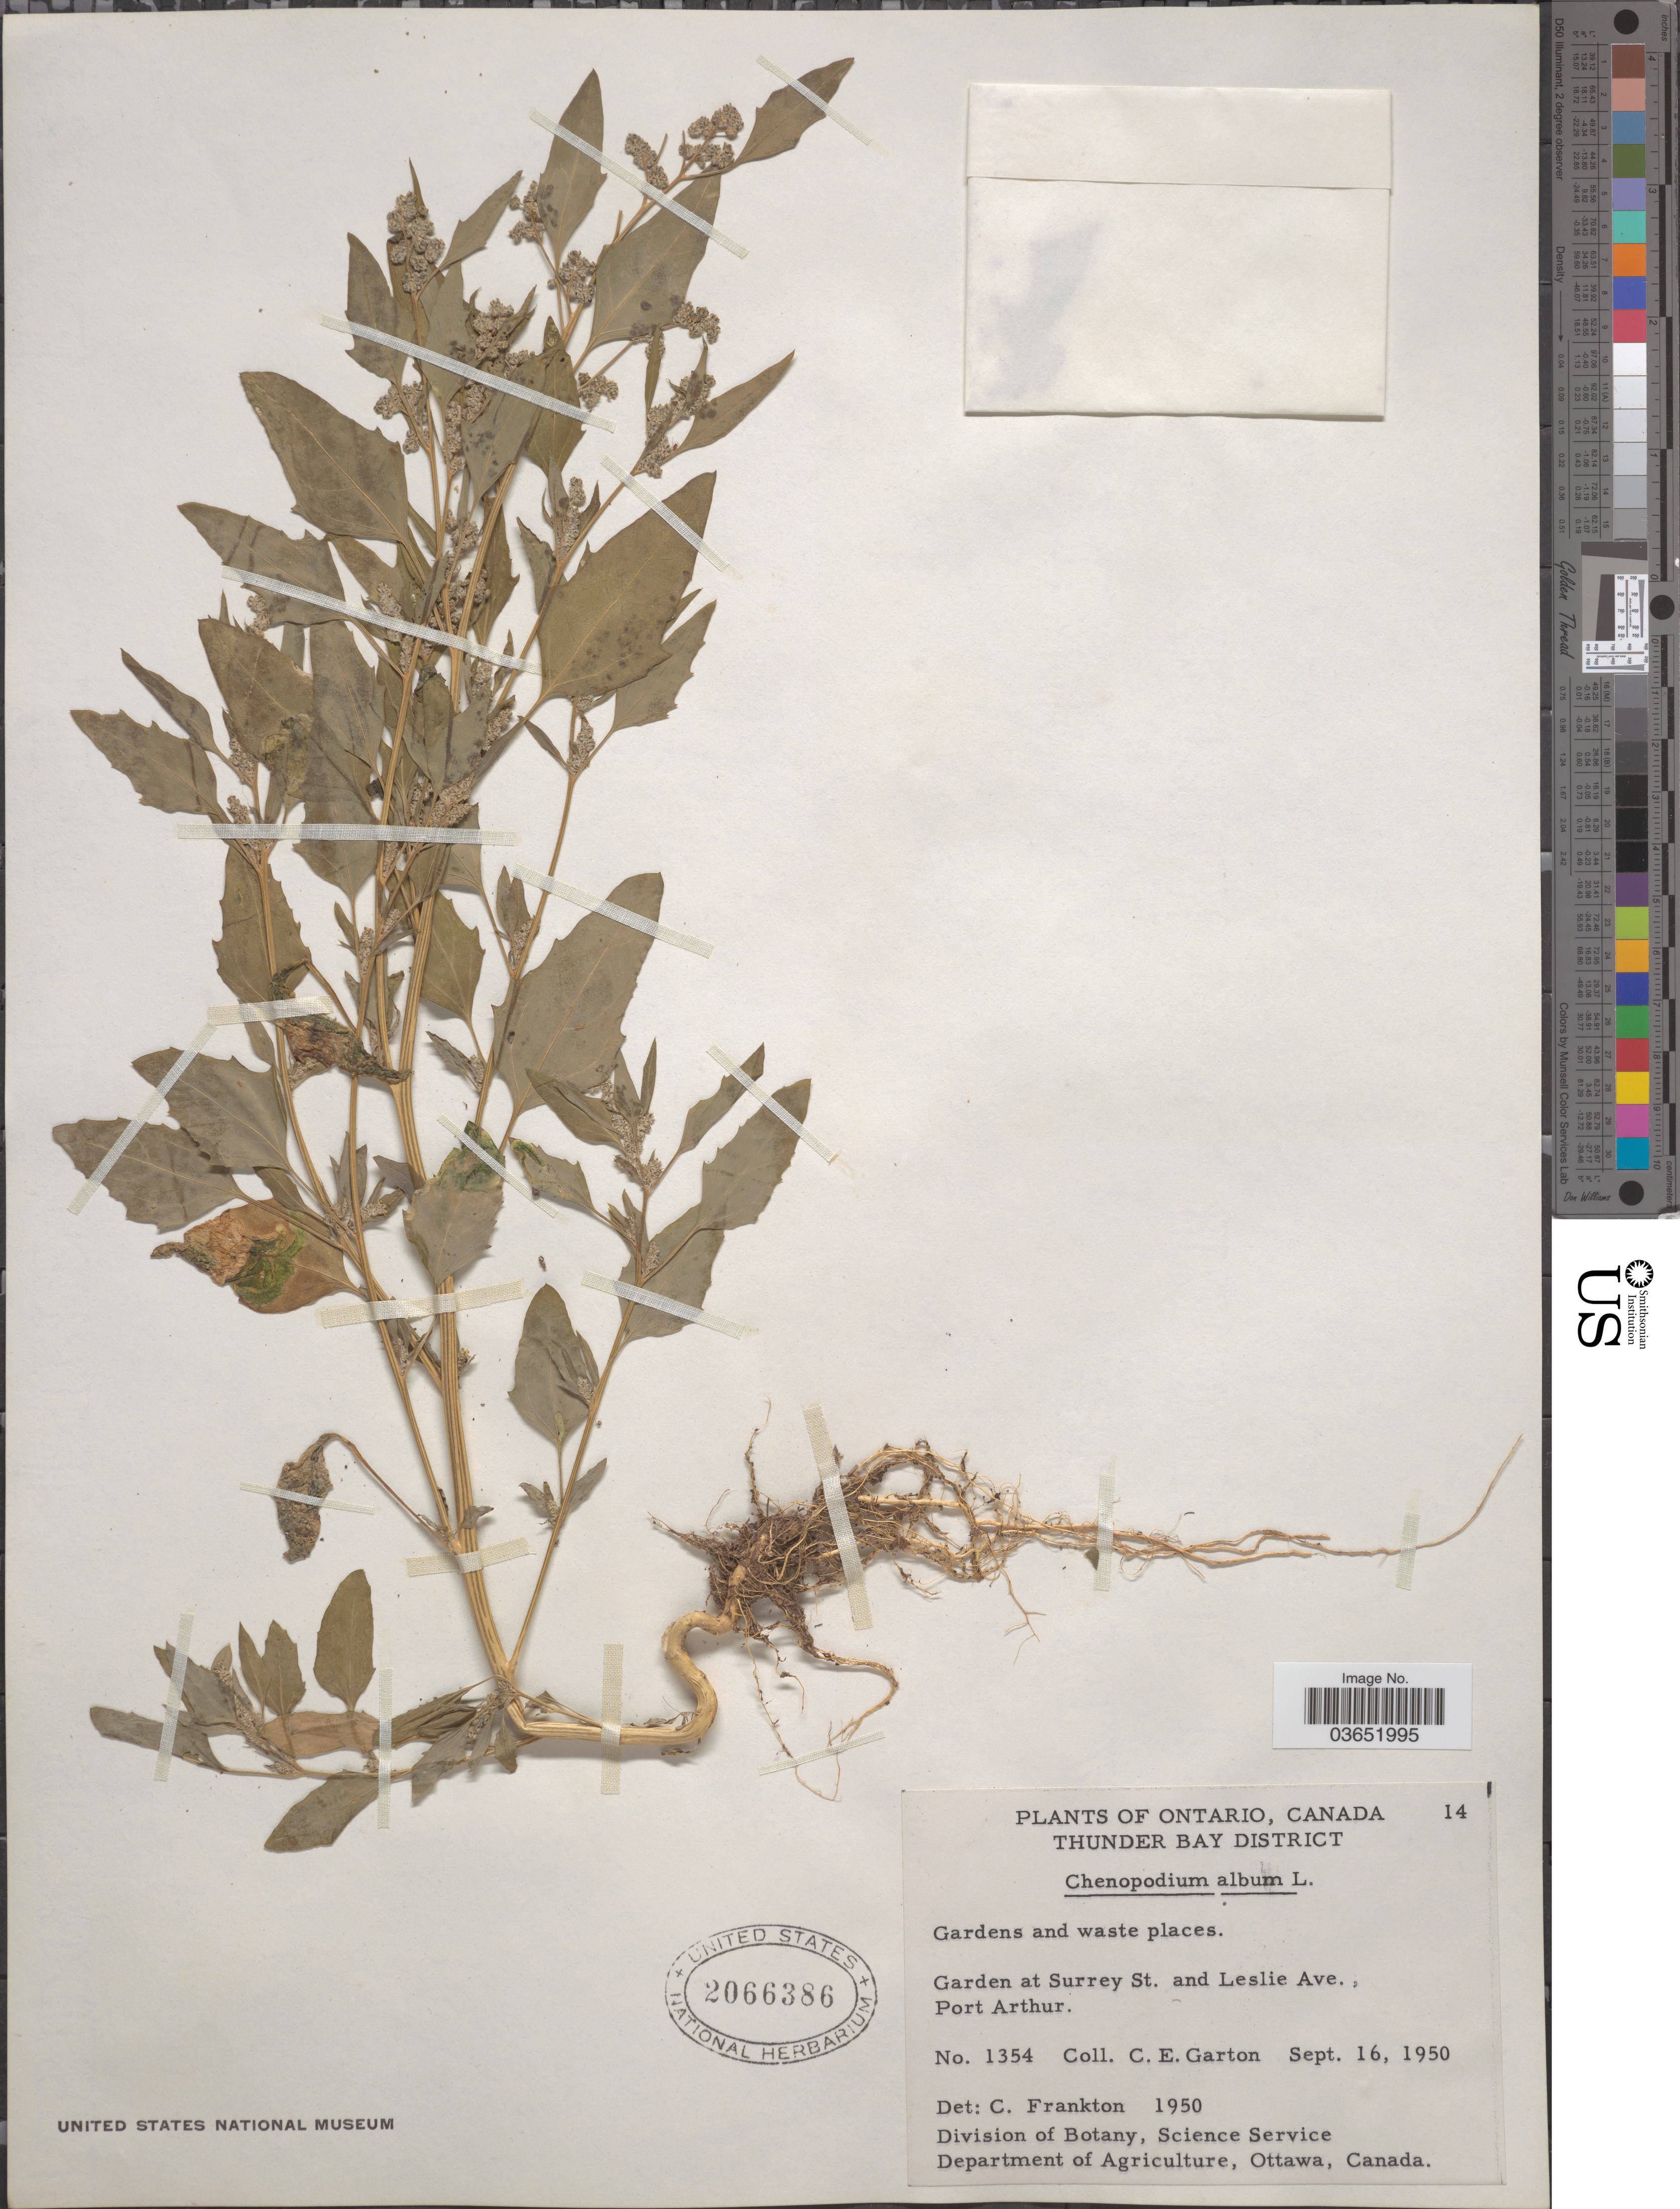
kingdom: Plantae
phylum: Tracheophyta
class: Magnoliopsida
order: Caryophyllales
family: Amaranthaceae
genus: Chenopodium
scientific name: Chenopodium album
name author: L.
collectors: C. E. Garton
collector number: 1354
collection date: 1950-09-16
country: Canada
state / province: Ontario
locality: Thunder Bay District. Gardens and waste places. Garden at Surrey St. and Leslie Ave., Port Arthur.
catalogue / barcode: US 2066386